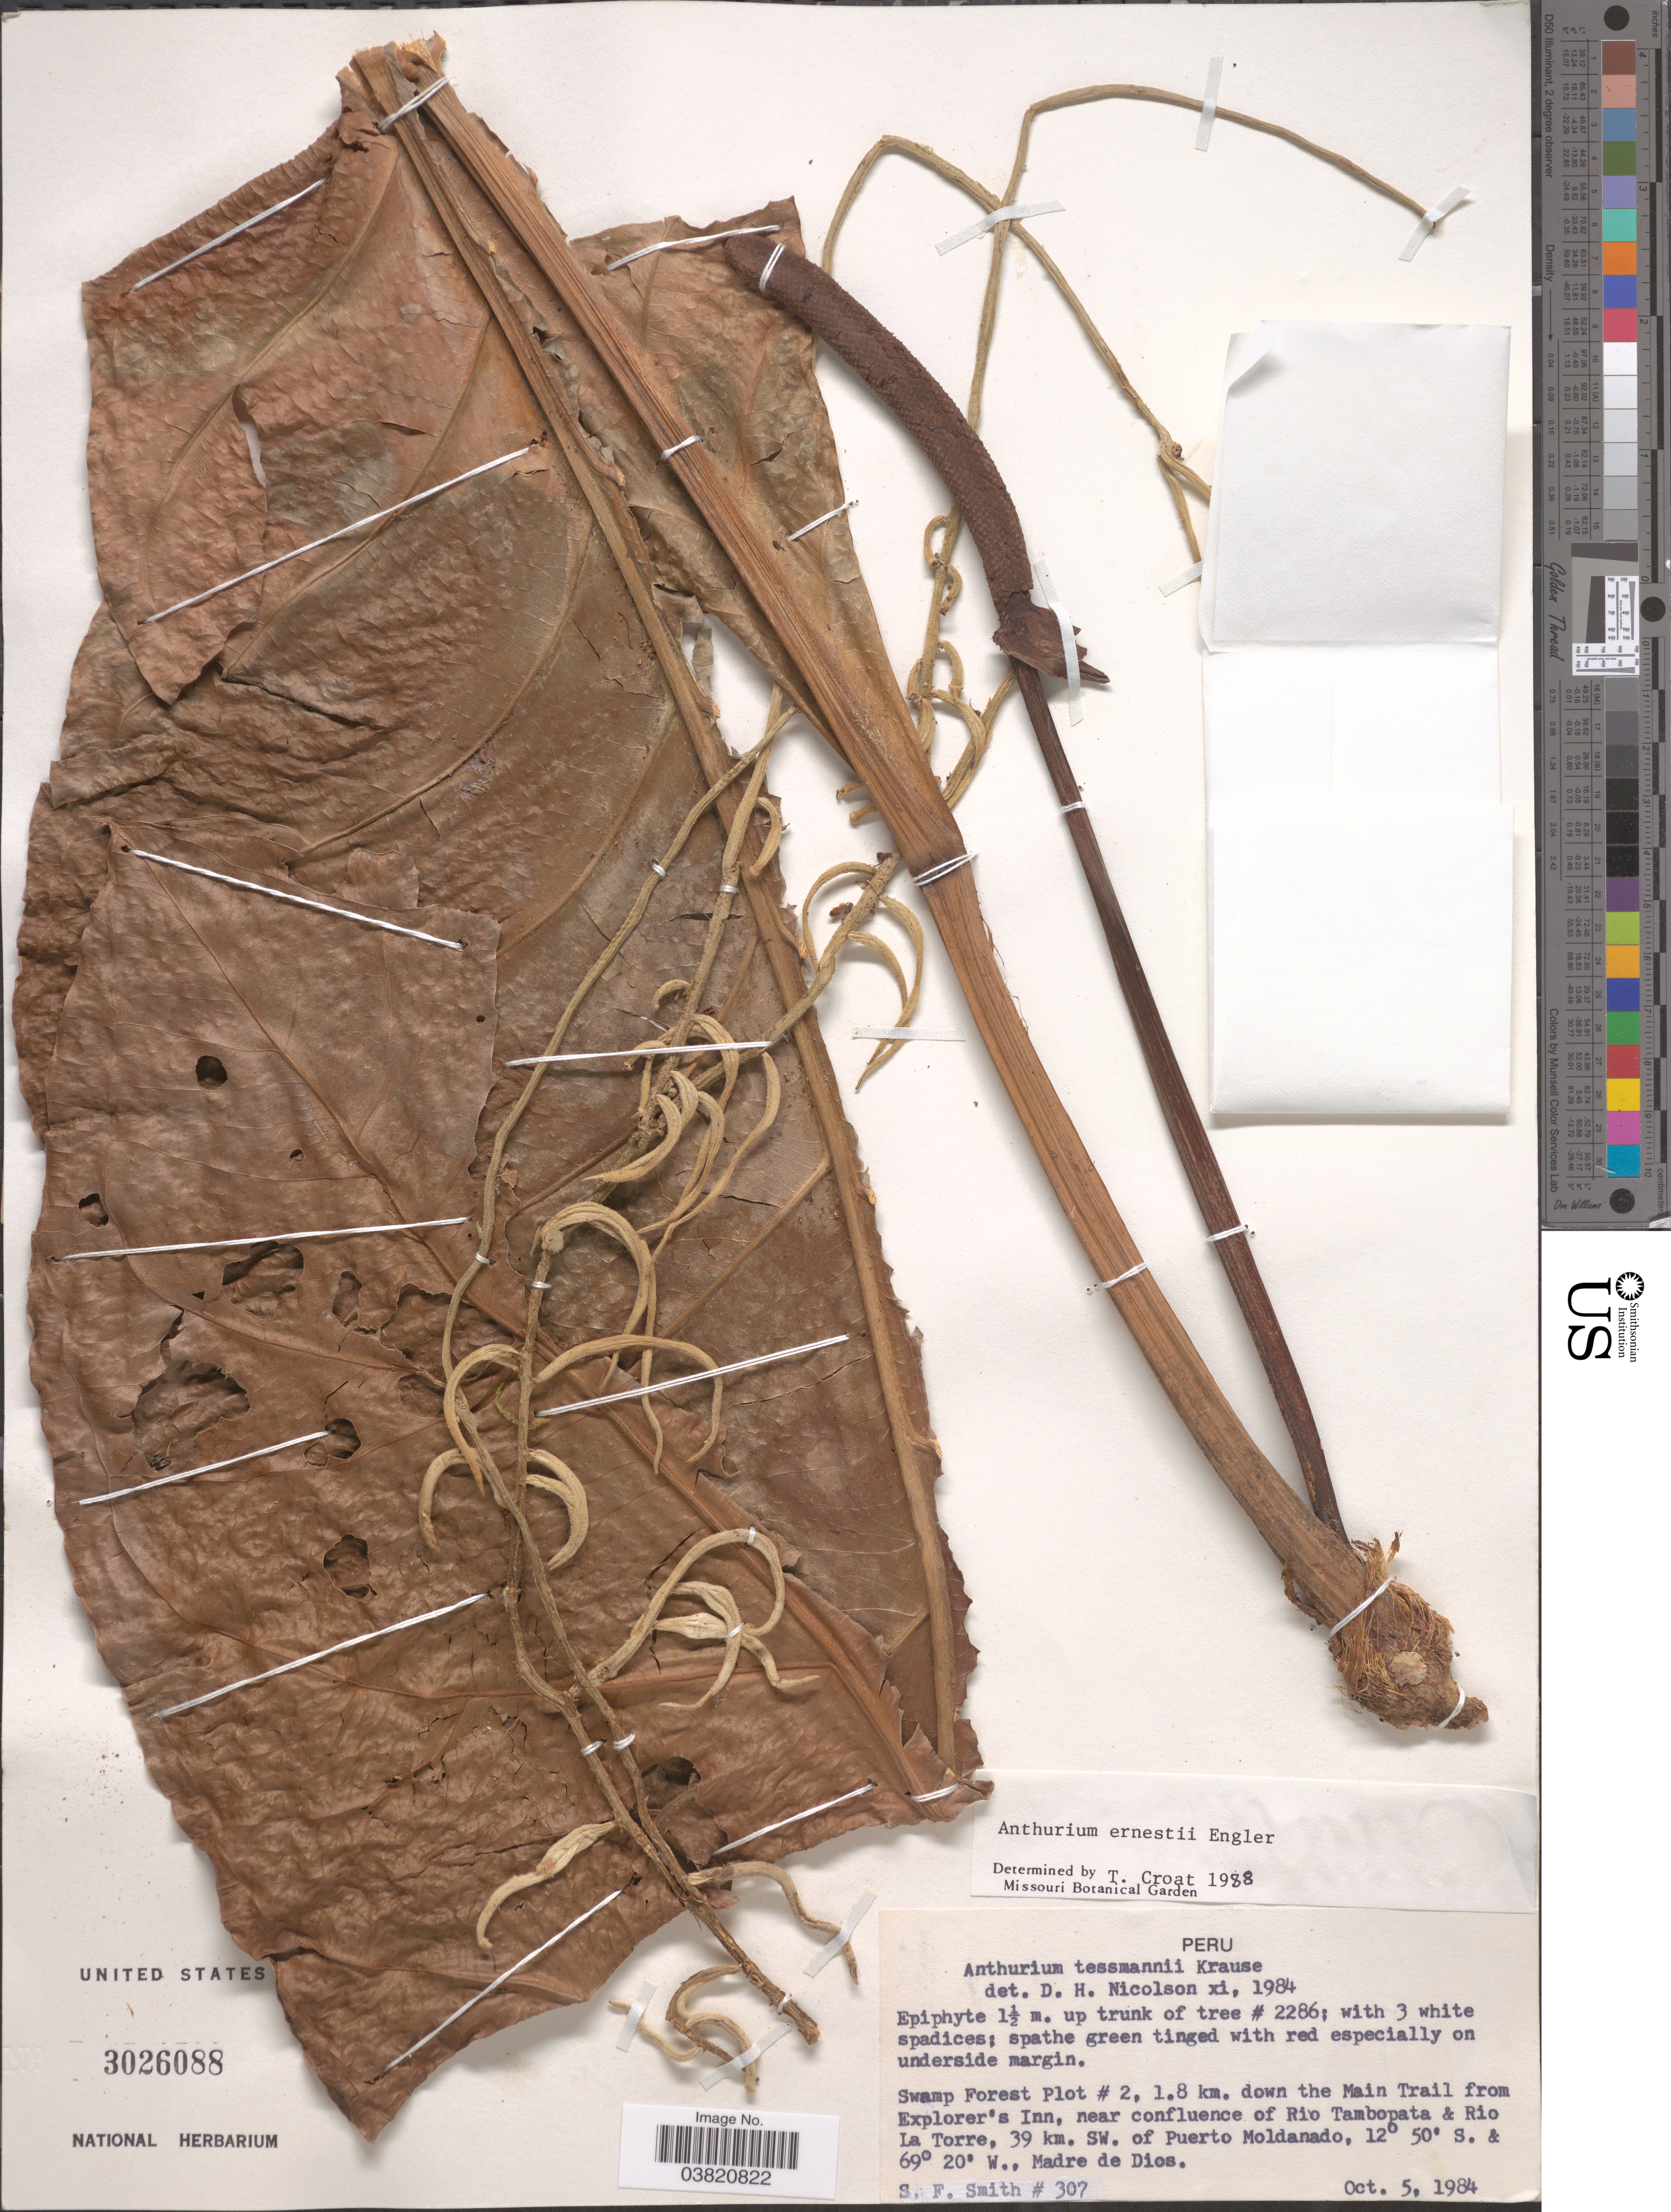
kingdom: Plantae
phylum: Tracheophyta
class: Liliopsida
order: Alismatales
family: Araceae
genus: Anthurium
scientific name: Anthurium eminens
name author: Schott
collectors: S.F. Smith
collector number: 307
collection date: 1984-10-05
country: Peru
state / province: Madre de Dios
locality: Swamp Forest Plot # 2, 1.8 km. down the Main Trail from Explorer's Inn, near confluence of Rio Tambopata & Rio La Torre, 39 km. SW. of Puerto Moldanado.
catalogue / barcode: US 3026088